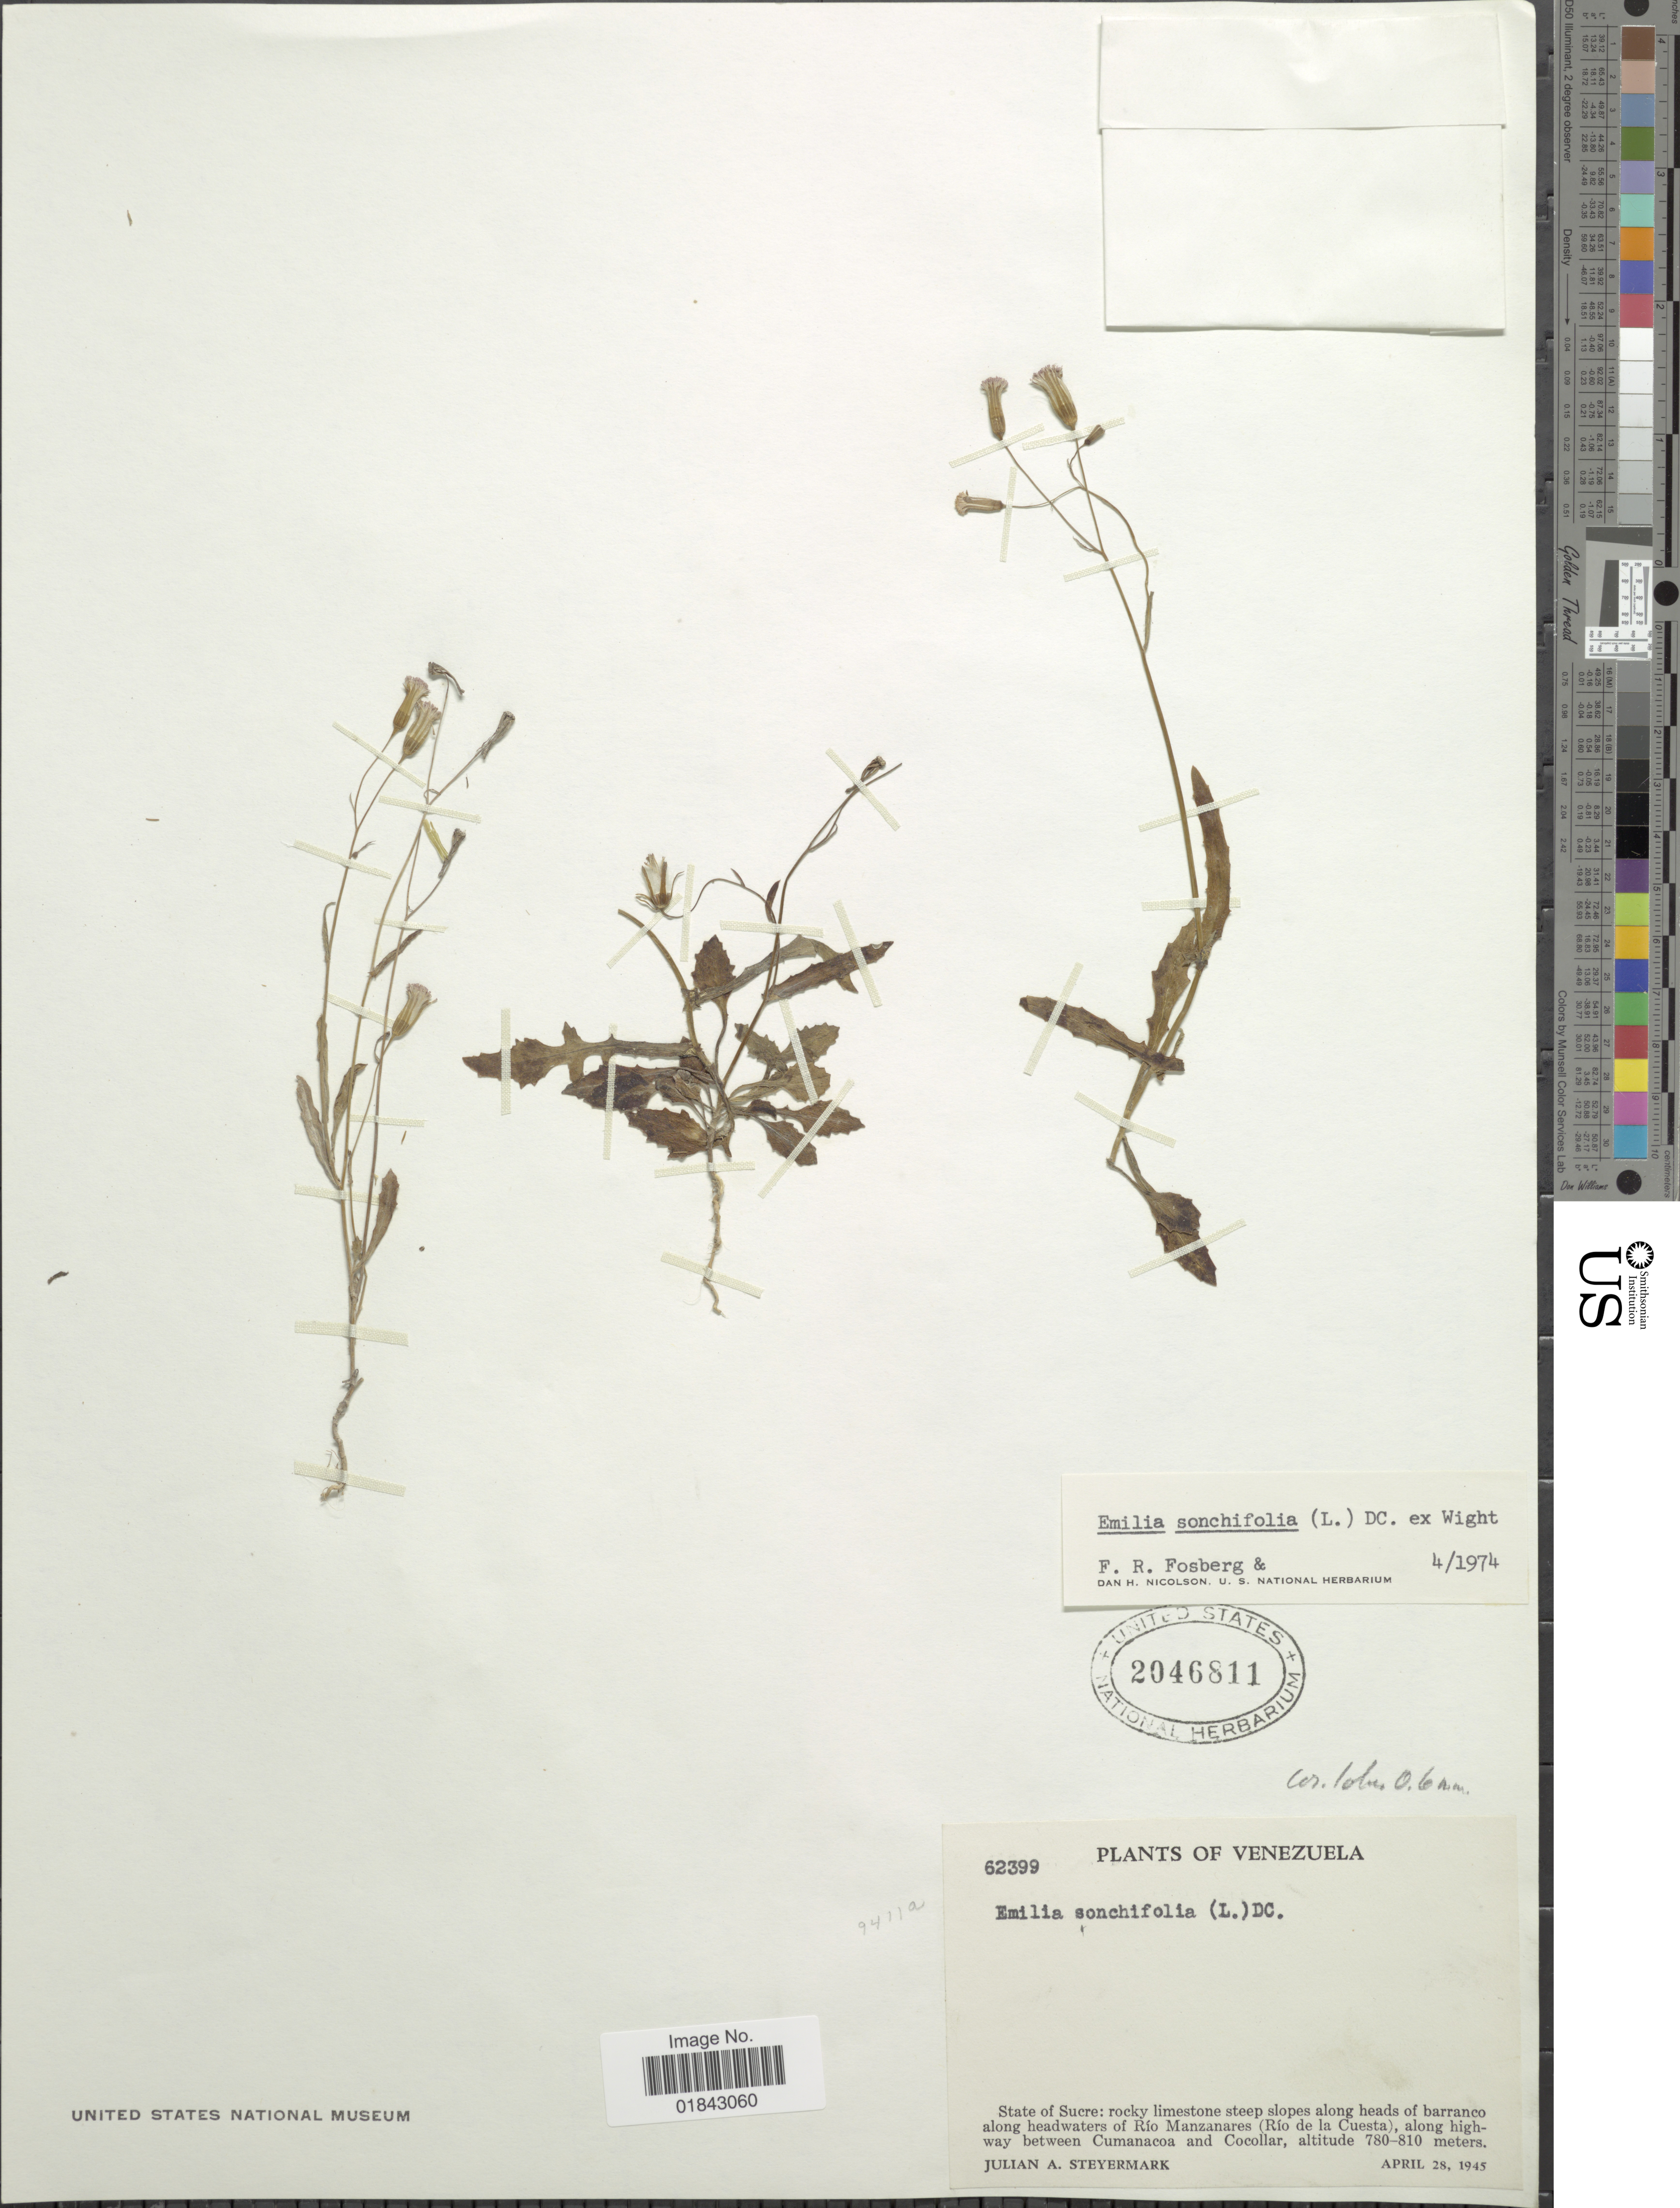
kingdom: Plantae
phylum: Tracheophyta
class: Magnoliopsida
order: Asterales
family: Asteraceae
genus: Emilia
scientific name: Emilia sonchifolia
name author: (L.) DC.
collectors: J. Steyermark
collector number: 62399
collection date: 1945-04-28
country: Venezuela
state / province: Sucre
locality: Rocky limestone steep slopes along heads of barranco along headwaters of Río Monzanares (Río de la Cuesta), along highway between Cumanacoa and Cocollar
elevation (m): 780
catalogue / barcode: US 2046811